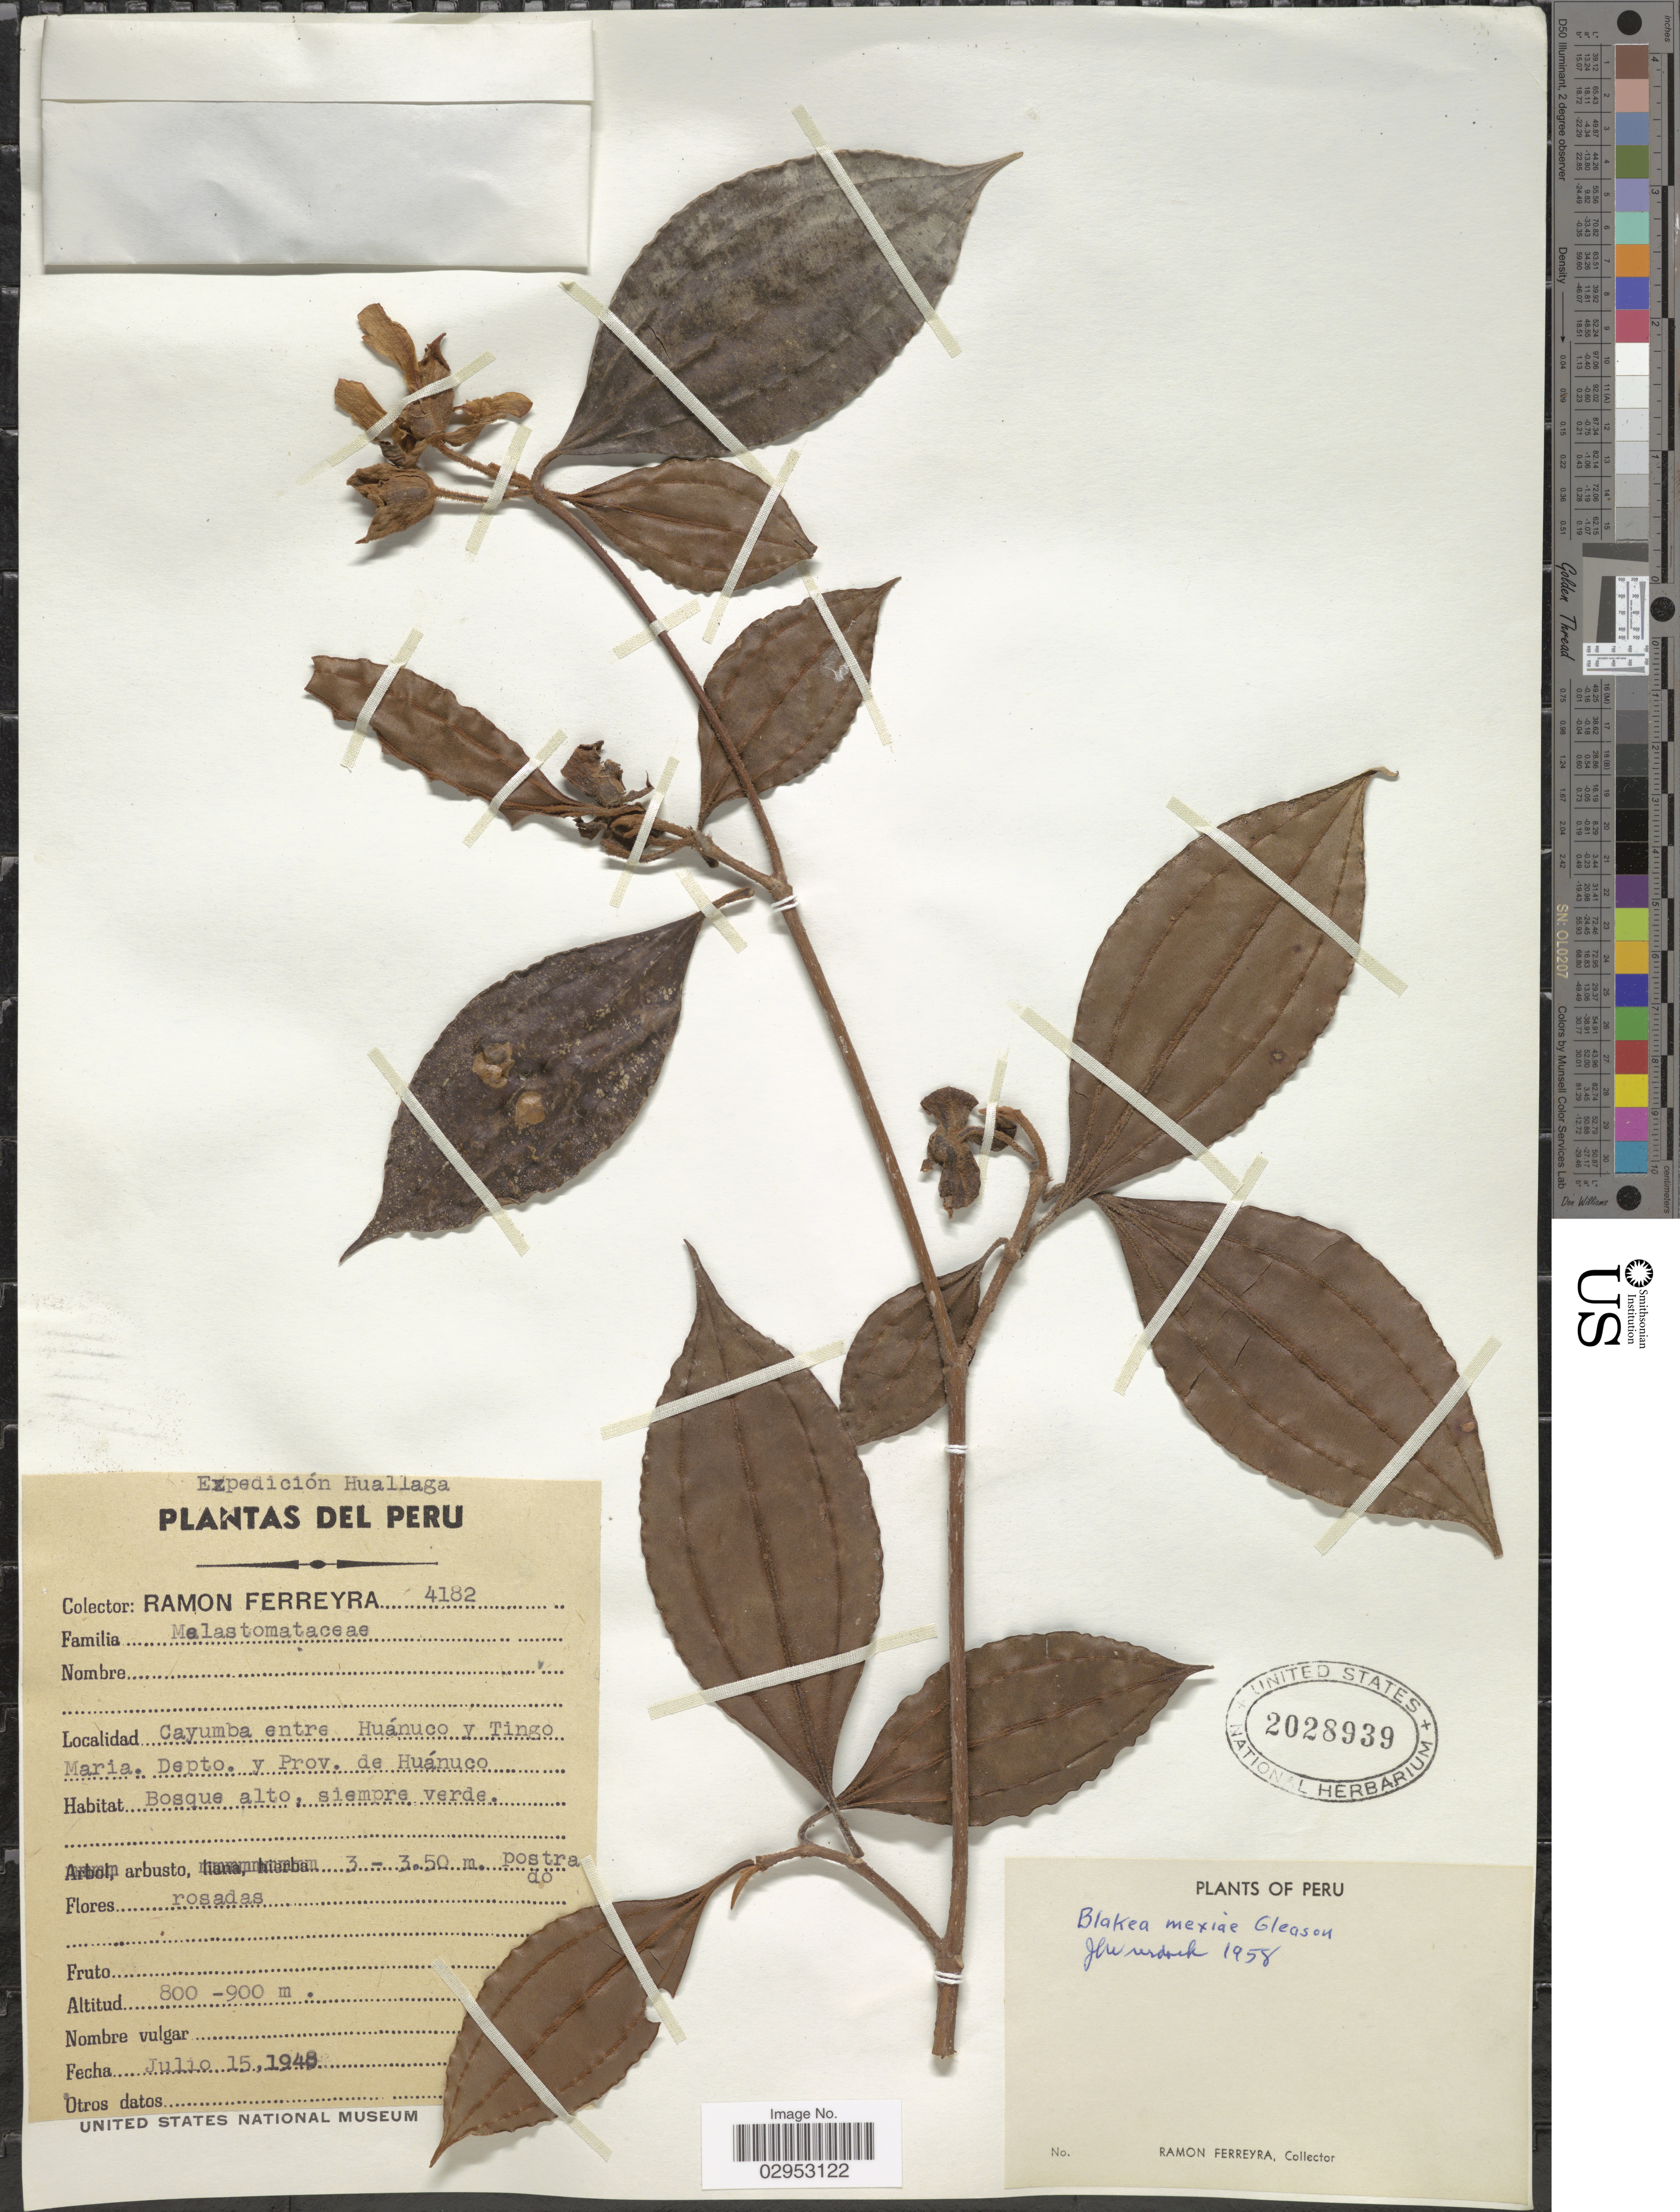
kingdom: Plantae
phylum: Tracheophyta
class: Magnoliopsida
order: Myrtales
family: Melastomataceae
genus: Blakea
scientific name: Blakea mexiae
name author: Gleason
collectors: R. A. Ferreyra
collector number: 4182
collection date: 1948-07-15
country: Peru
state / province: Huánuco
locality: Cayumba entre Huánuco y Tingo Maria. Depto. y Prov. de Huánuco.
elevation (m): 800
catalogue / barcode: US 2028939